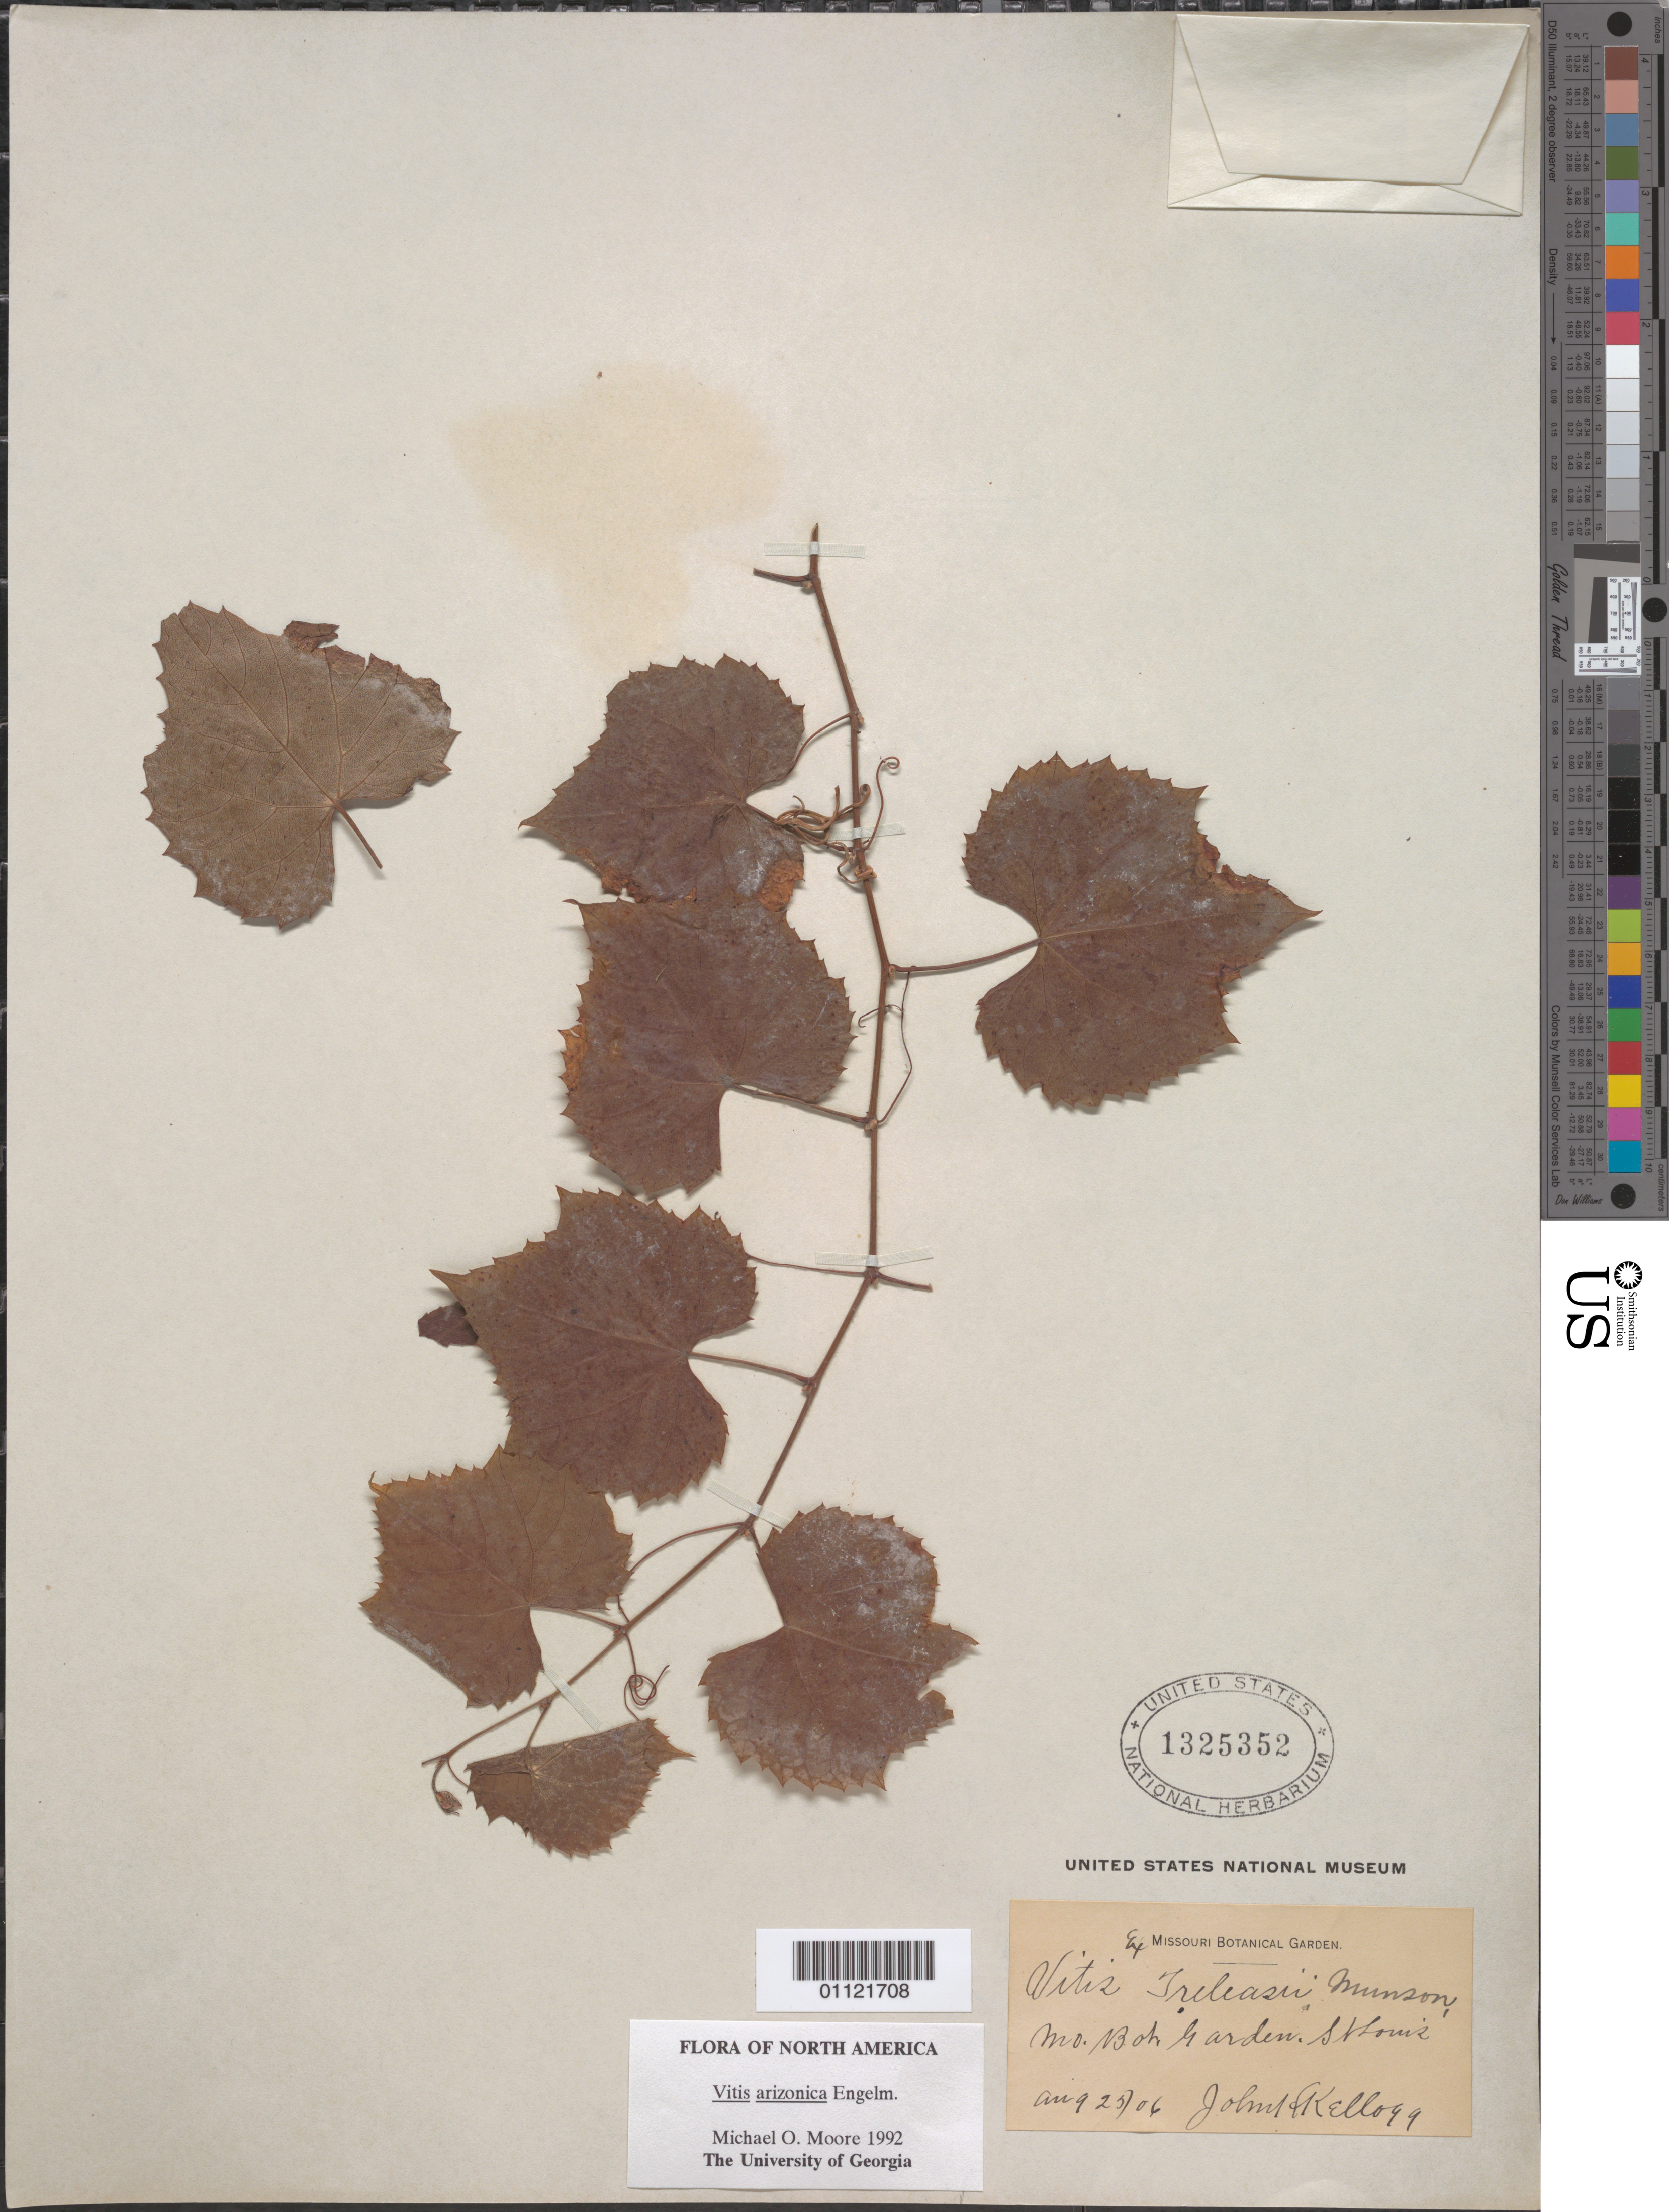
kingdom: Plantae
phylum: Tracheophyta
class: Magnoliopsida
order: Vitales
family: Vitaceae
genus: Vitis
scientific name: Vitis arizonica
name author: Engelm.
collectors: J. H. Kellogg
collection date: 1906-08-25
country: United States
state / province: Missouri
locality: Mo. Bot. Garden. St. Louis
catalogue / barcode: US 1325352